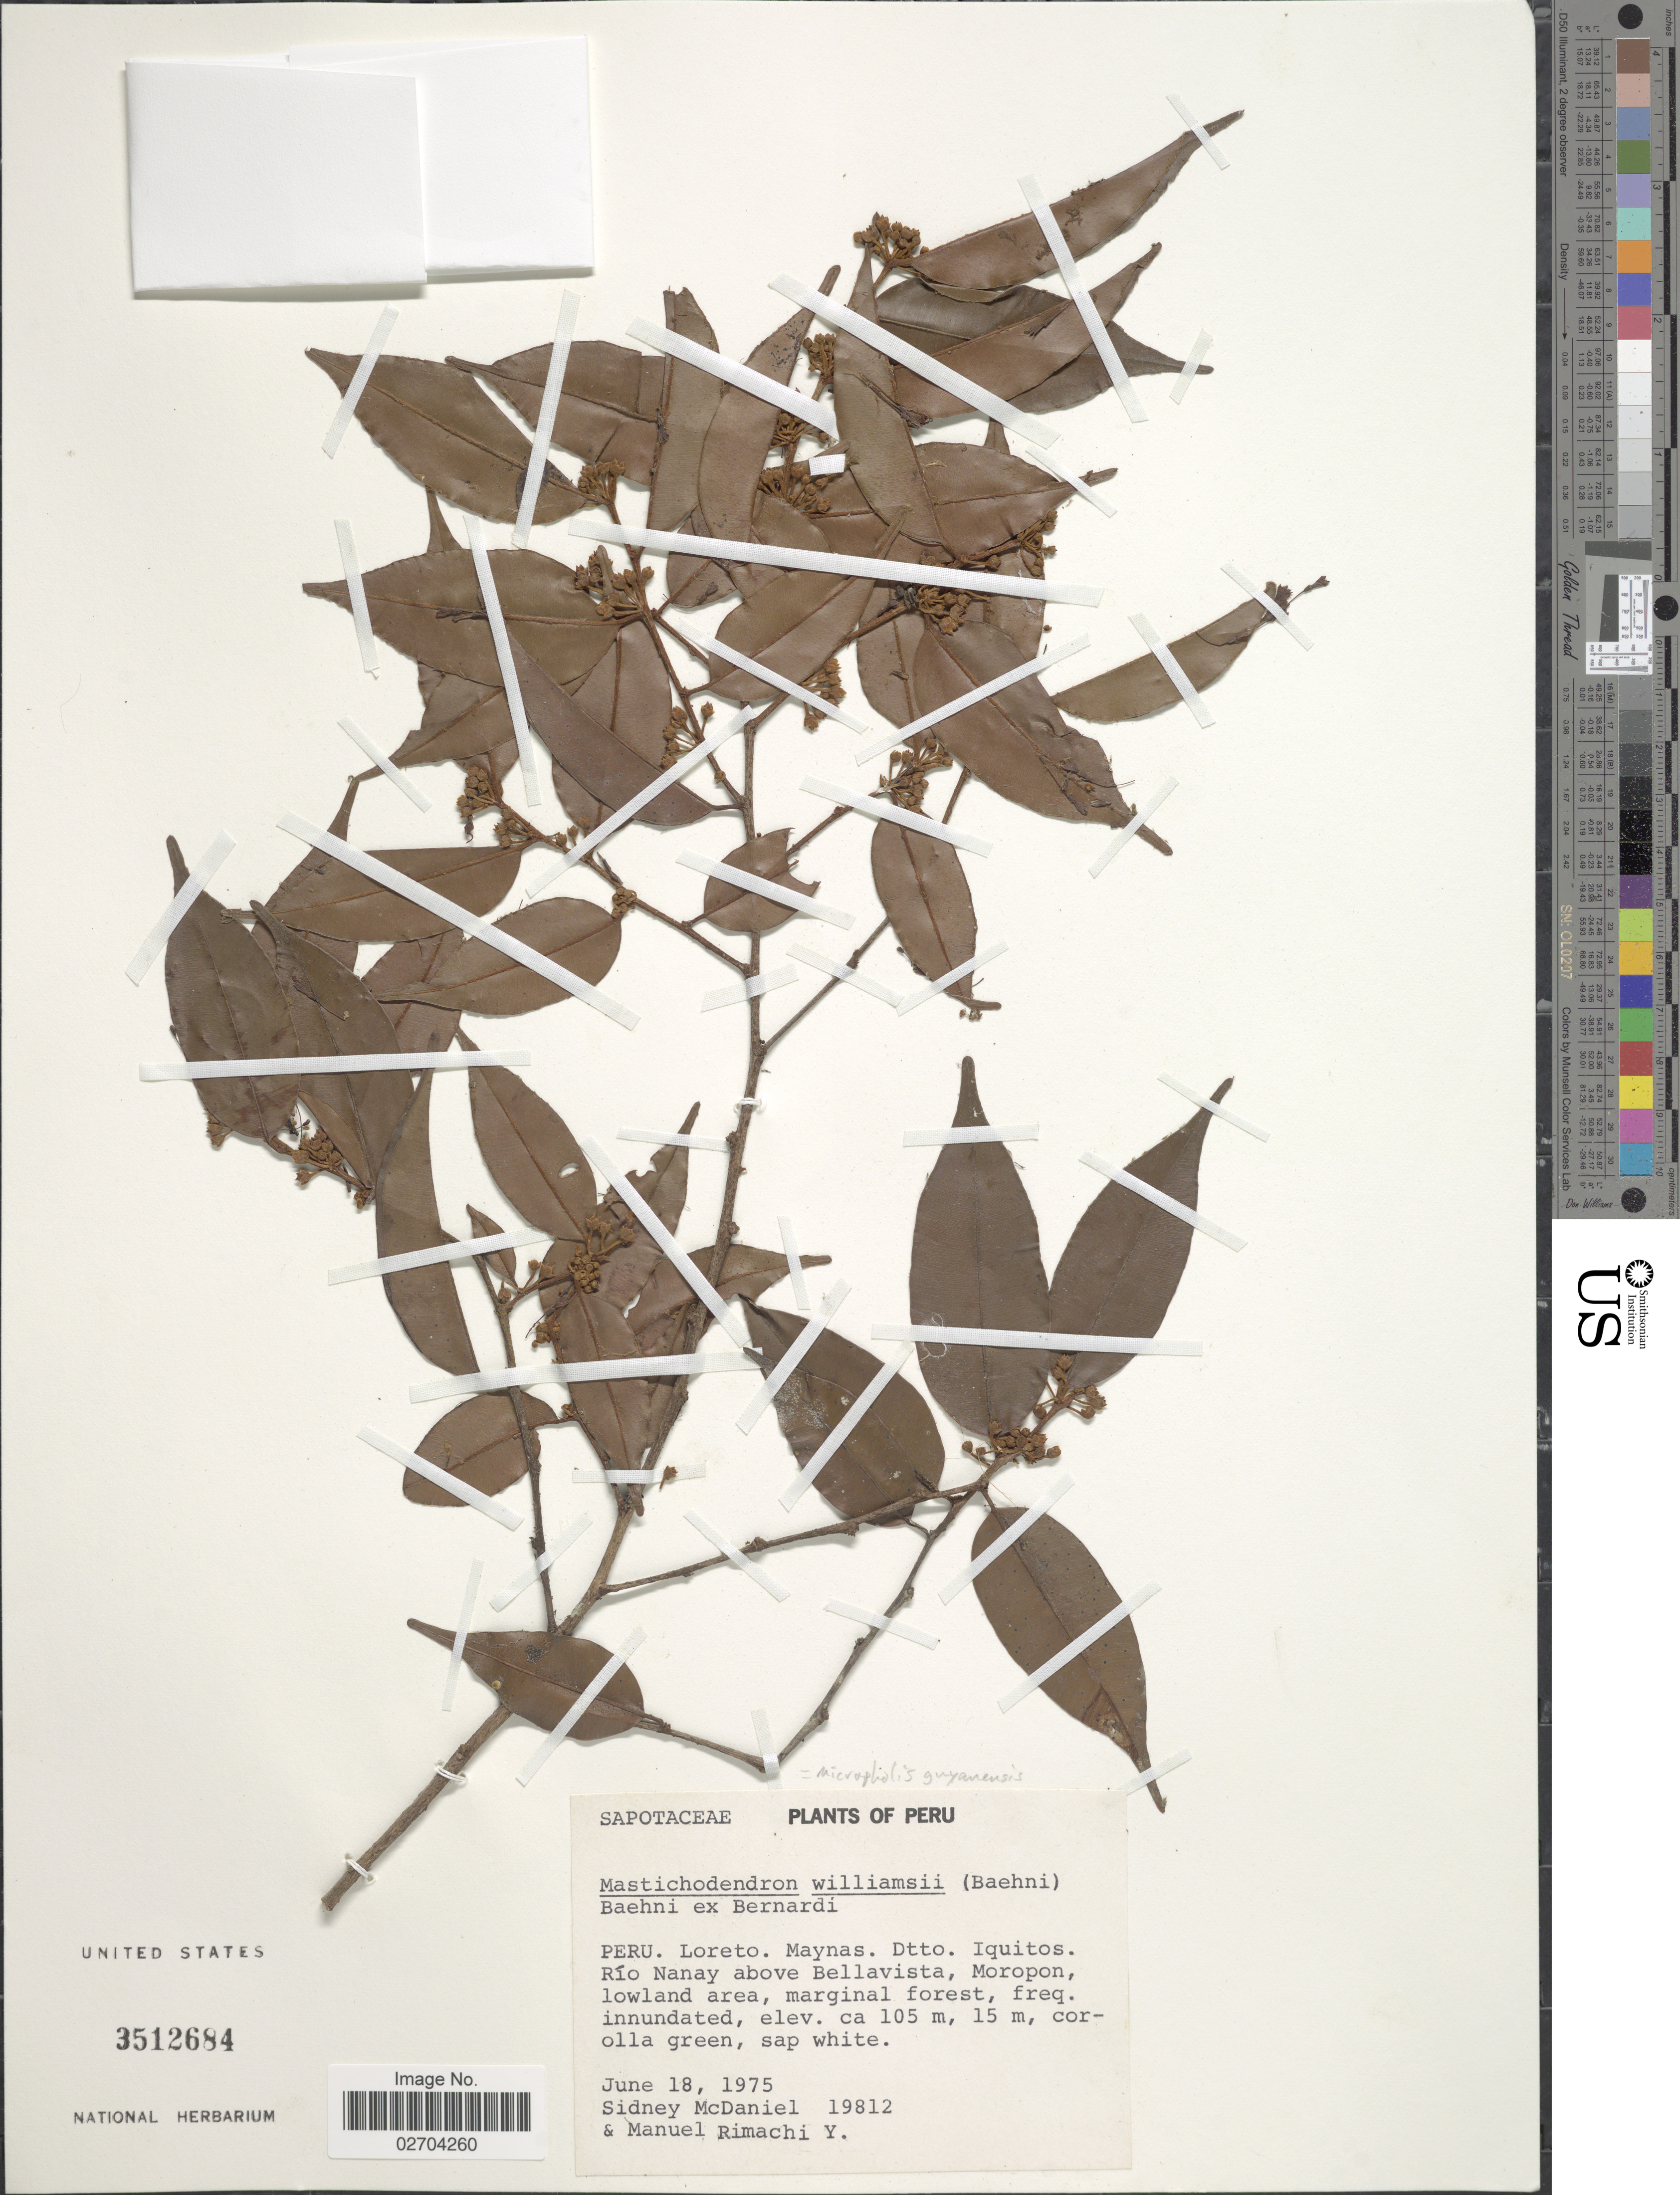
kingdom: Plantae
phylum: Tracheophyta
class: Magnoliopsida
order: Ericales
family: Sapotaceae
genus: Micropholis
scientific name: Micropholis guyanensis subsp. guyanensis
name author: (A. DC.) Pierre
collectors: S. McDaniel & M. Rimachi Y.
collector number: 19812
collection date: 1975-06-18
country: Peru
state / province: Loreto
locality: Maynas. Dtto Iquitos. Río Nanay above Bellavista, Moropon, lowland area, marginal forest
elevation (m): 105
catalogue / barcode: US 3512684